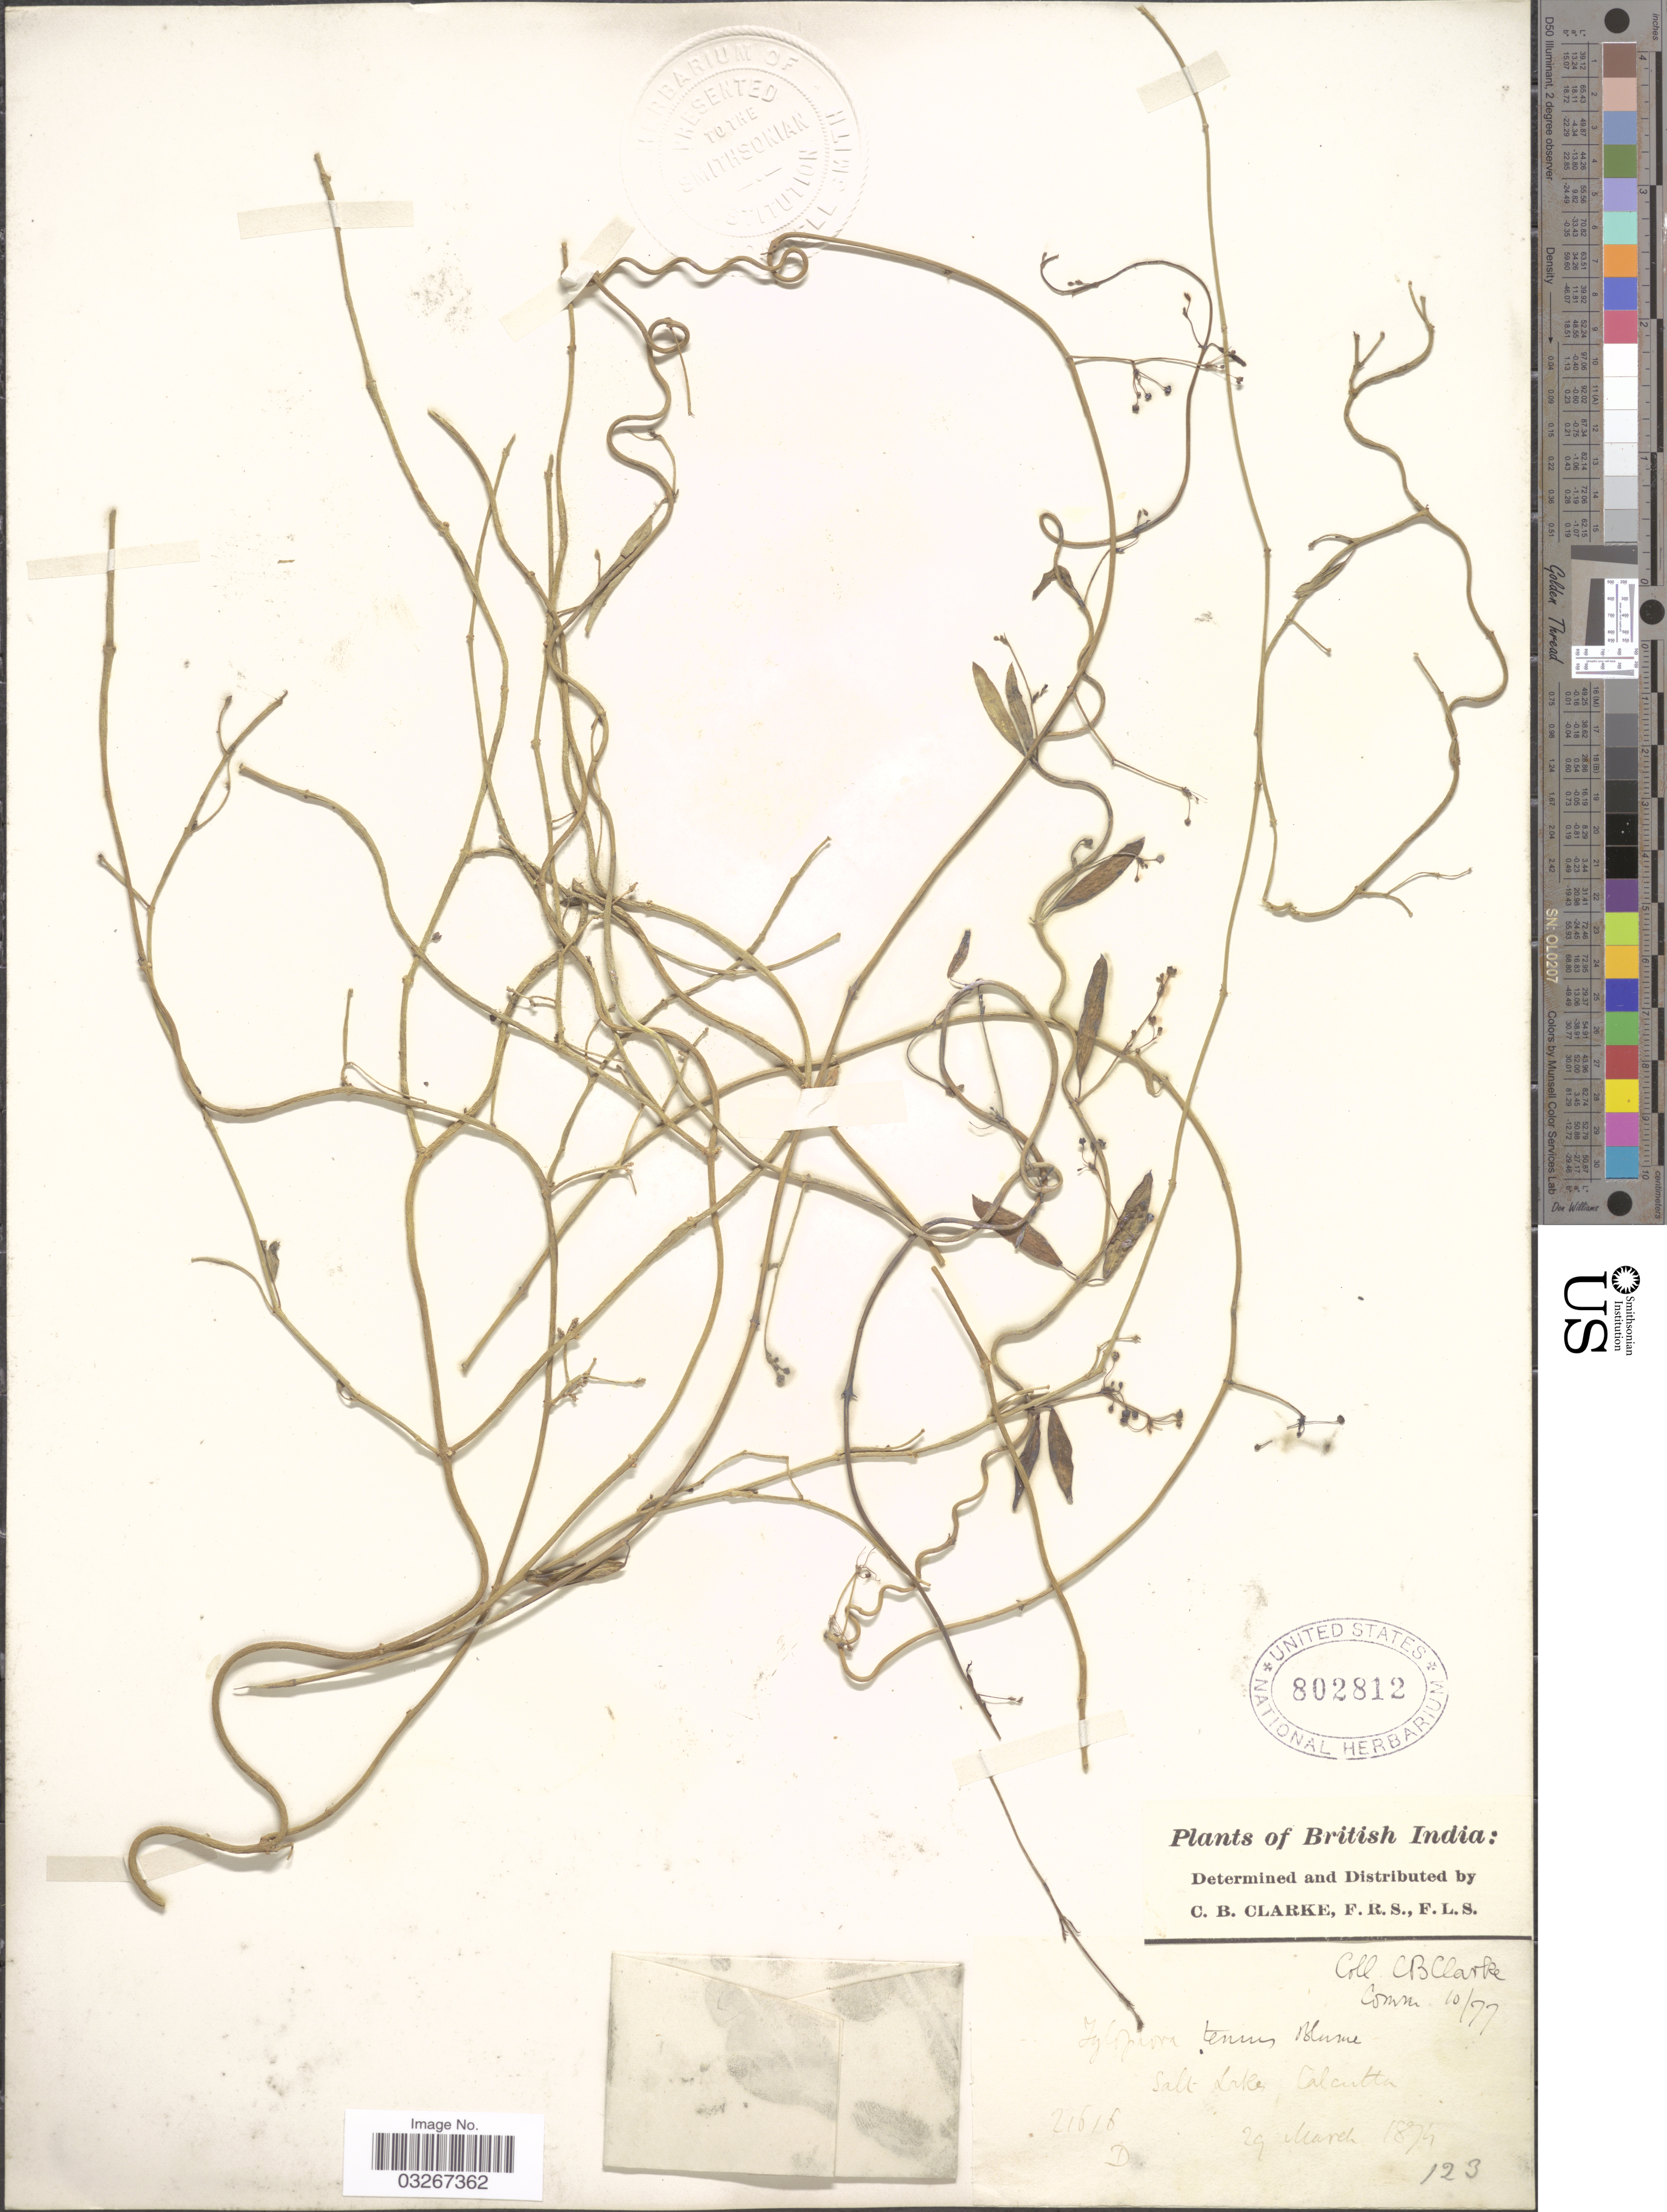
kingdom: Plantae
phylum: Tracheophyta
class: Magnoliopsida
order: Gentianales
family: Apocynaceae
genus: Tylophora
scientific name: Tylophora tenuis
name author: Blume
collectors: C. B. Clarke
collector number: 21616D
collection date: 1874-03-29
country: India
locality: British India. Salt Lake, Calcutta.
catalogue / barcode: US 802812